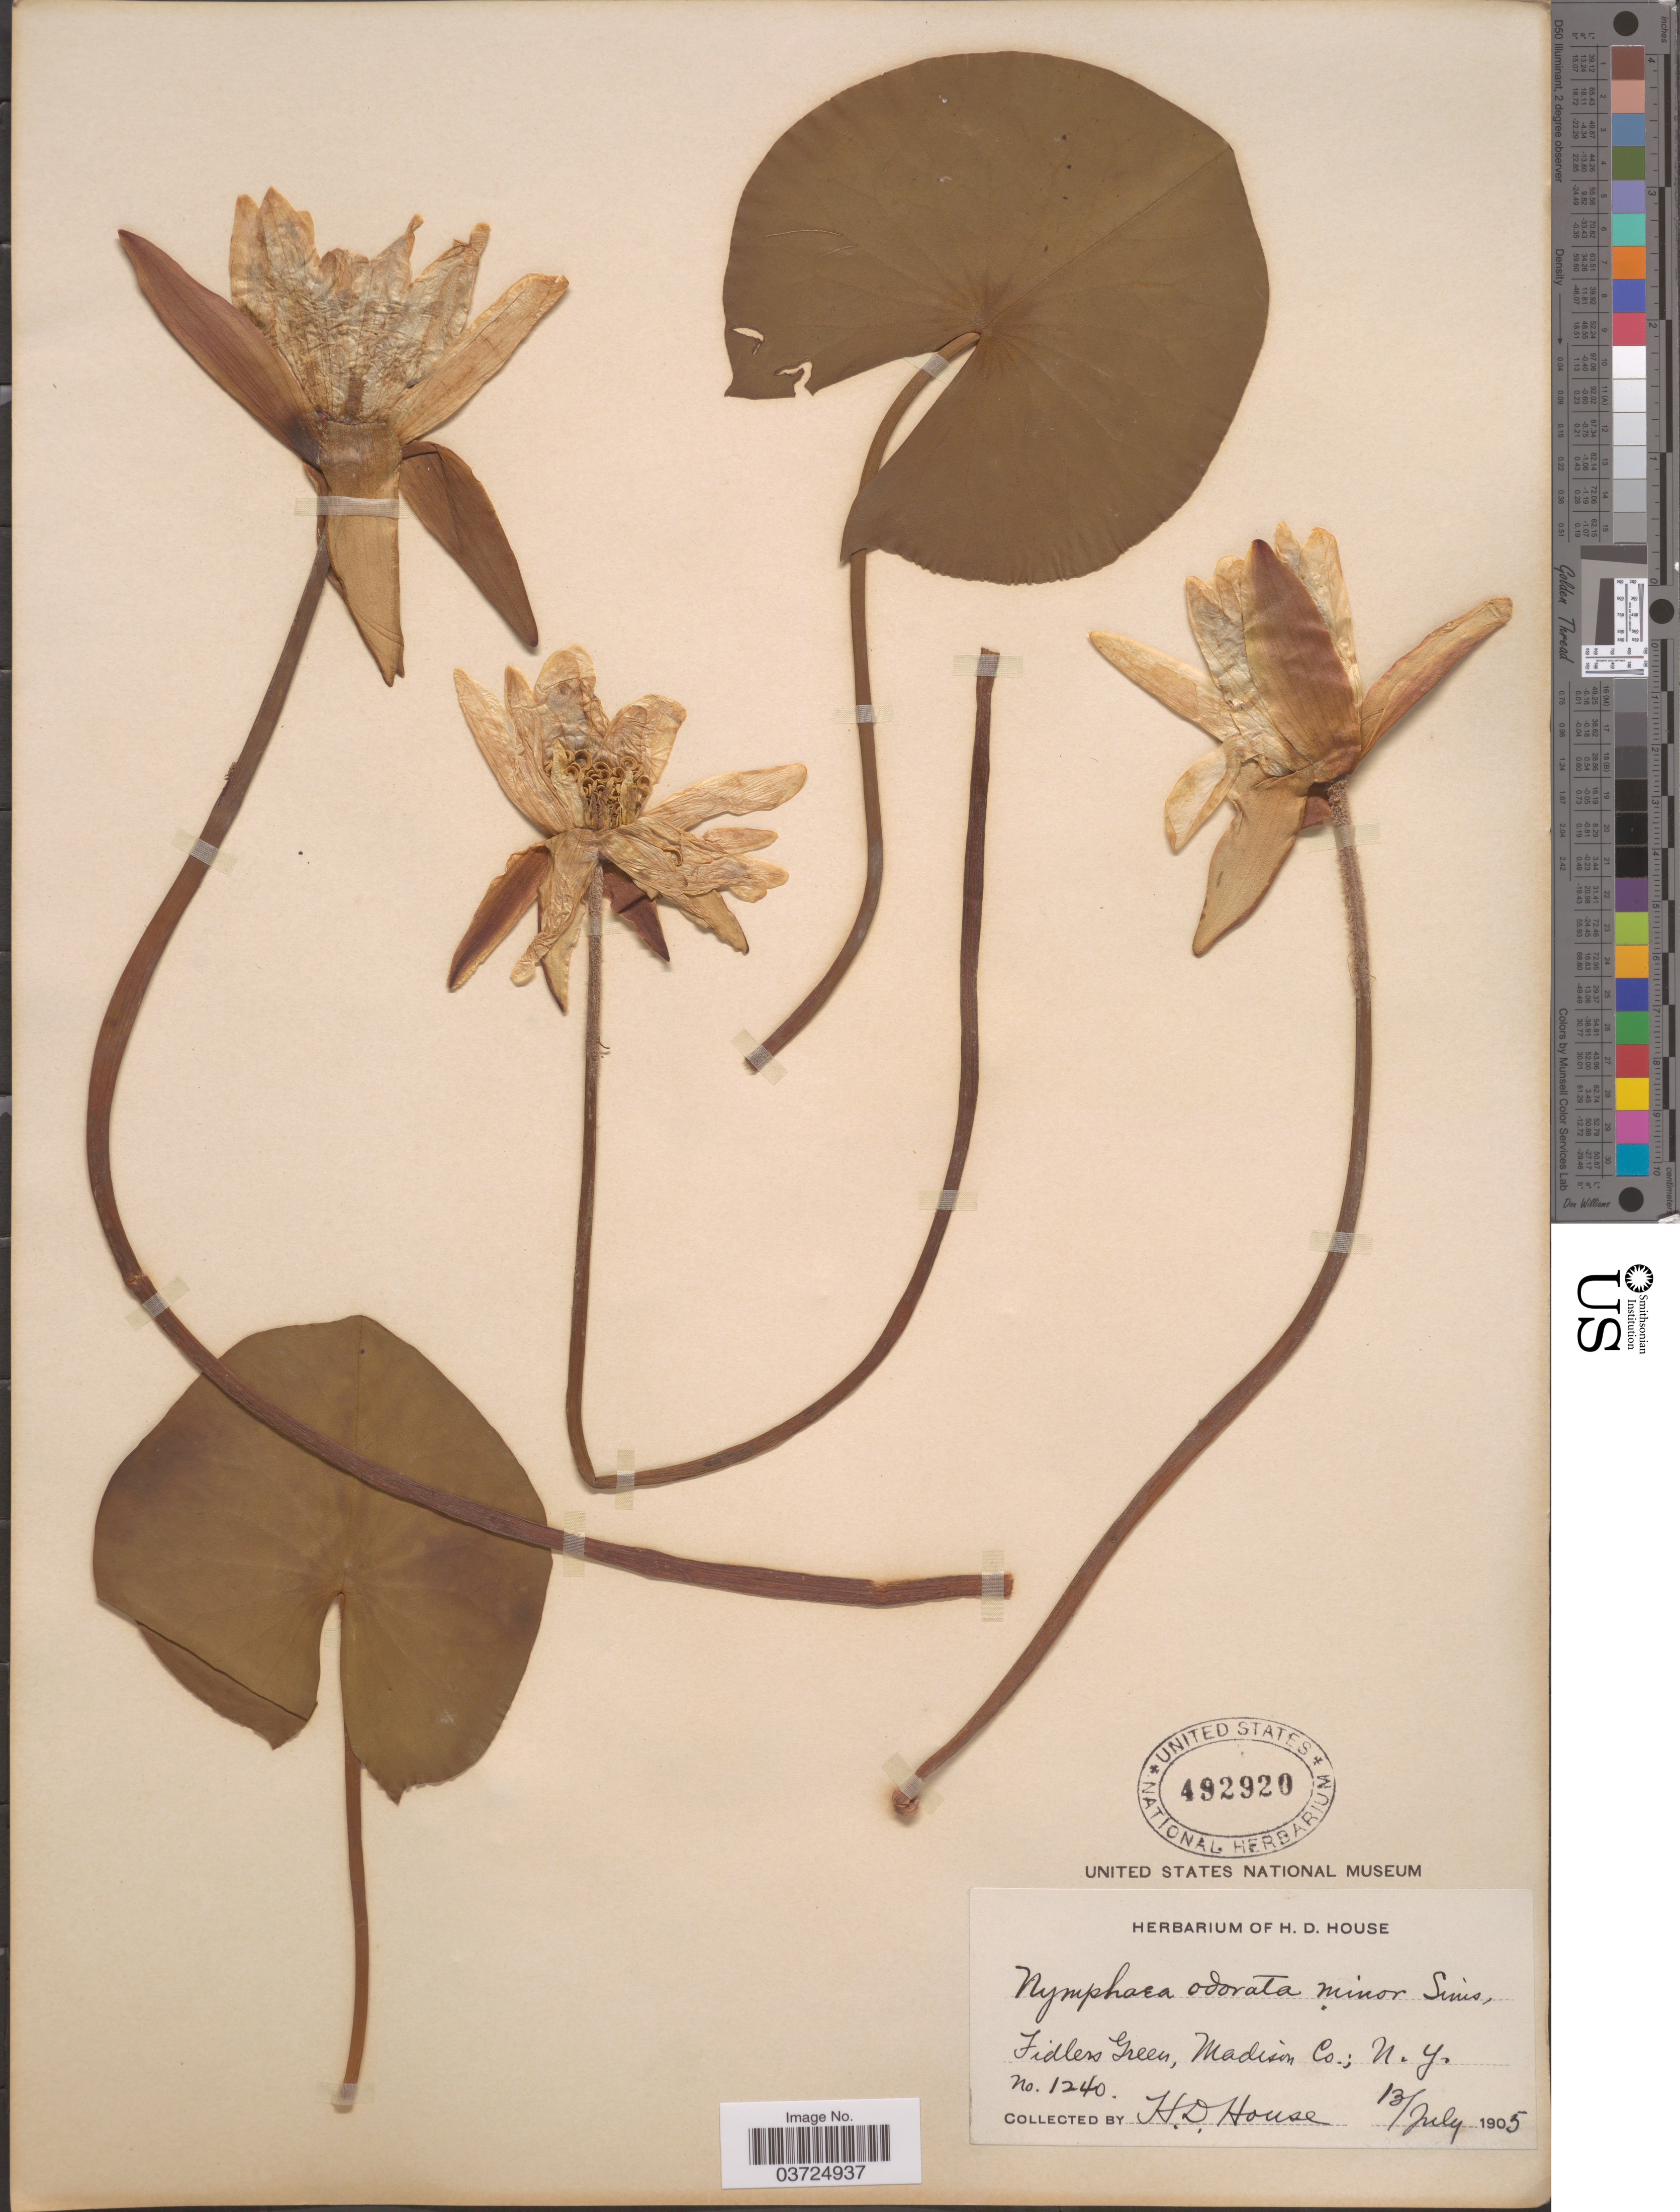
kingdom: Plantae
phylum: Tracheophyta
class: Magnoliopsida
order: Nymphaeales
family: Nymphaeaceae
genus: Nymphaea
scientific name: Nymphaea odorata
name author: Aiton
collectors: H. D. House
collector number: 1240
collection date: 1905-07-13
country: United States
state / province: New York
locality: Fidlers Green, Madison Co.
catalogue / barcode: US 492920